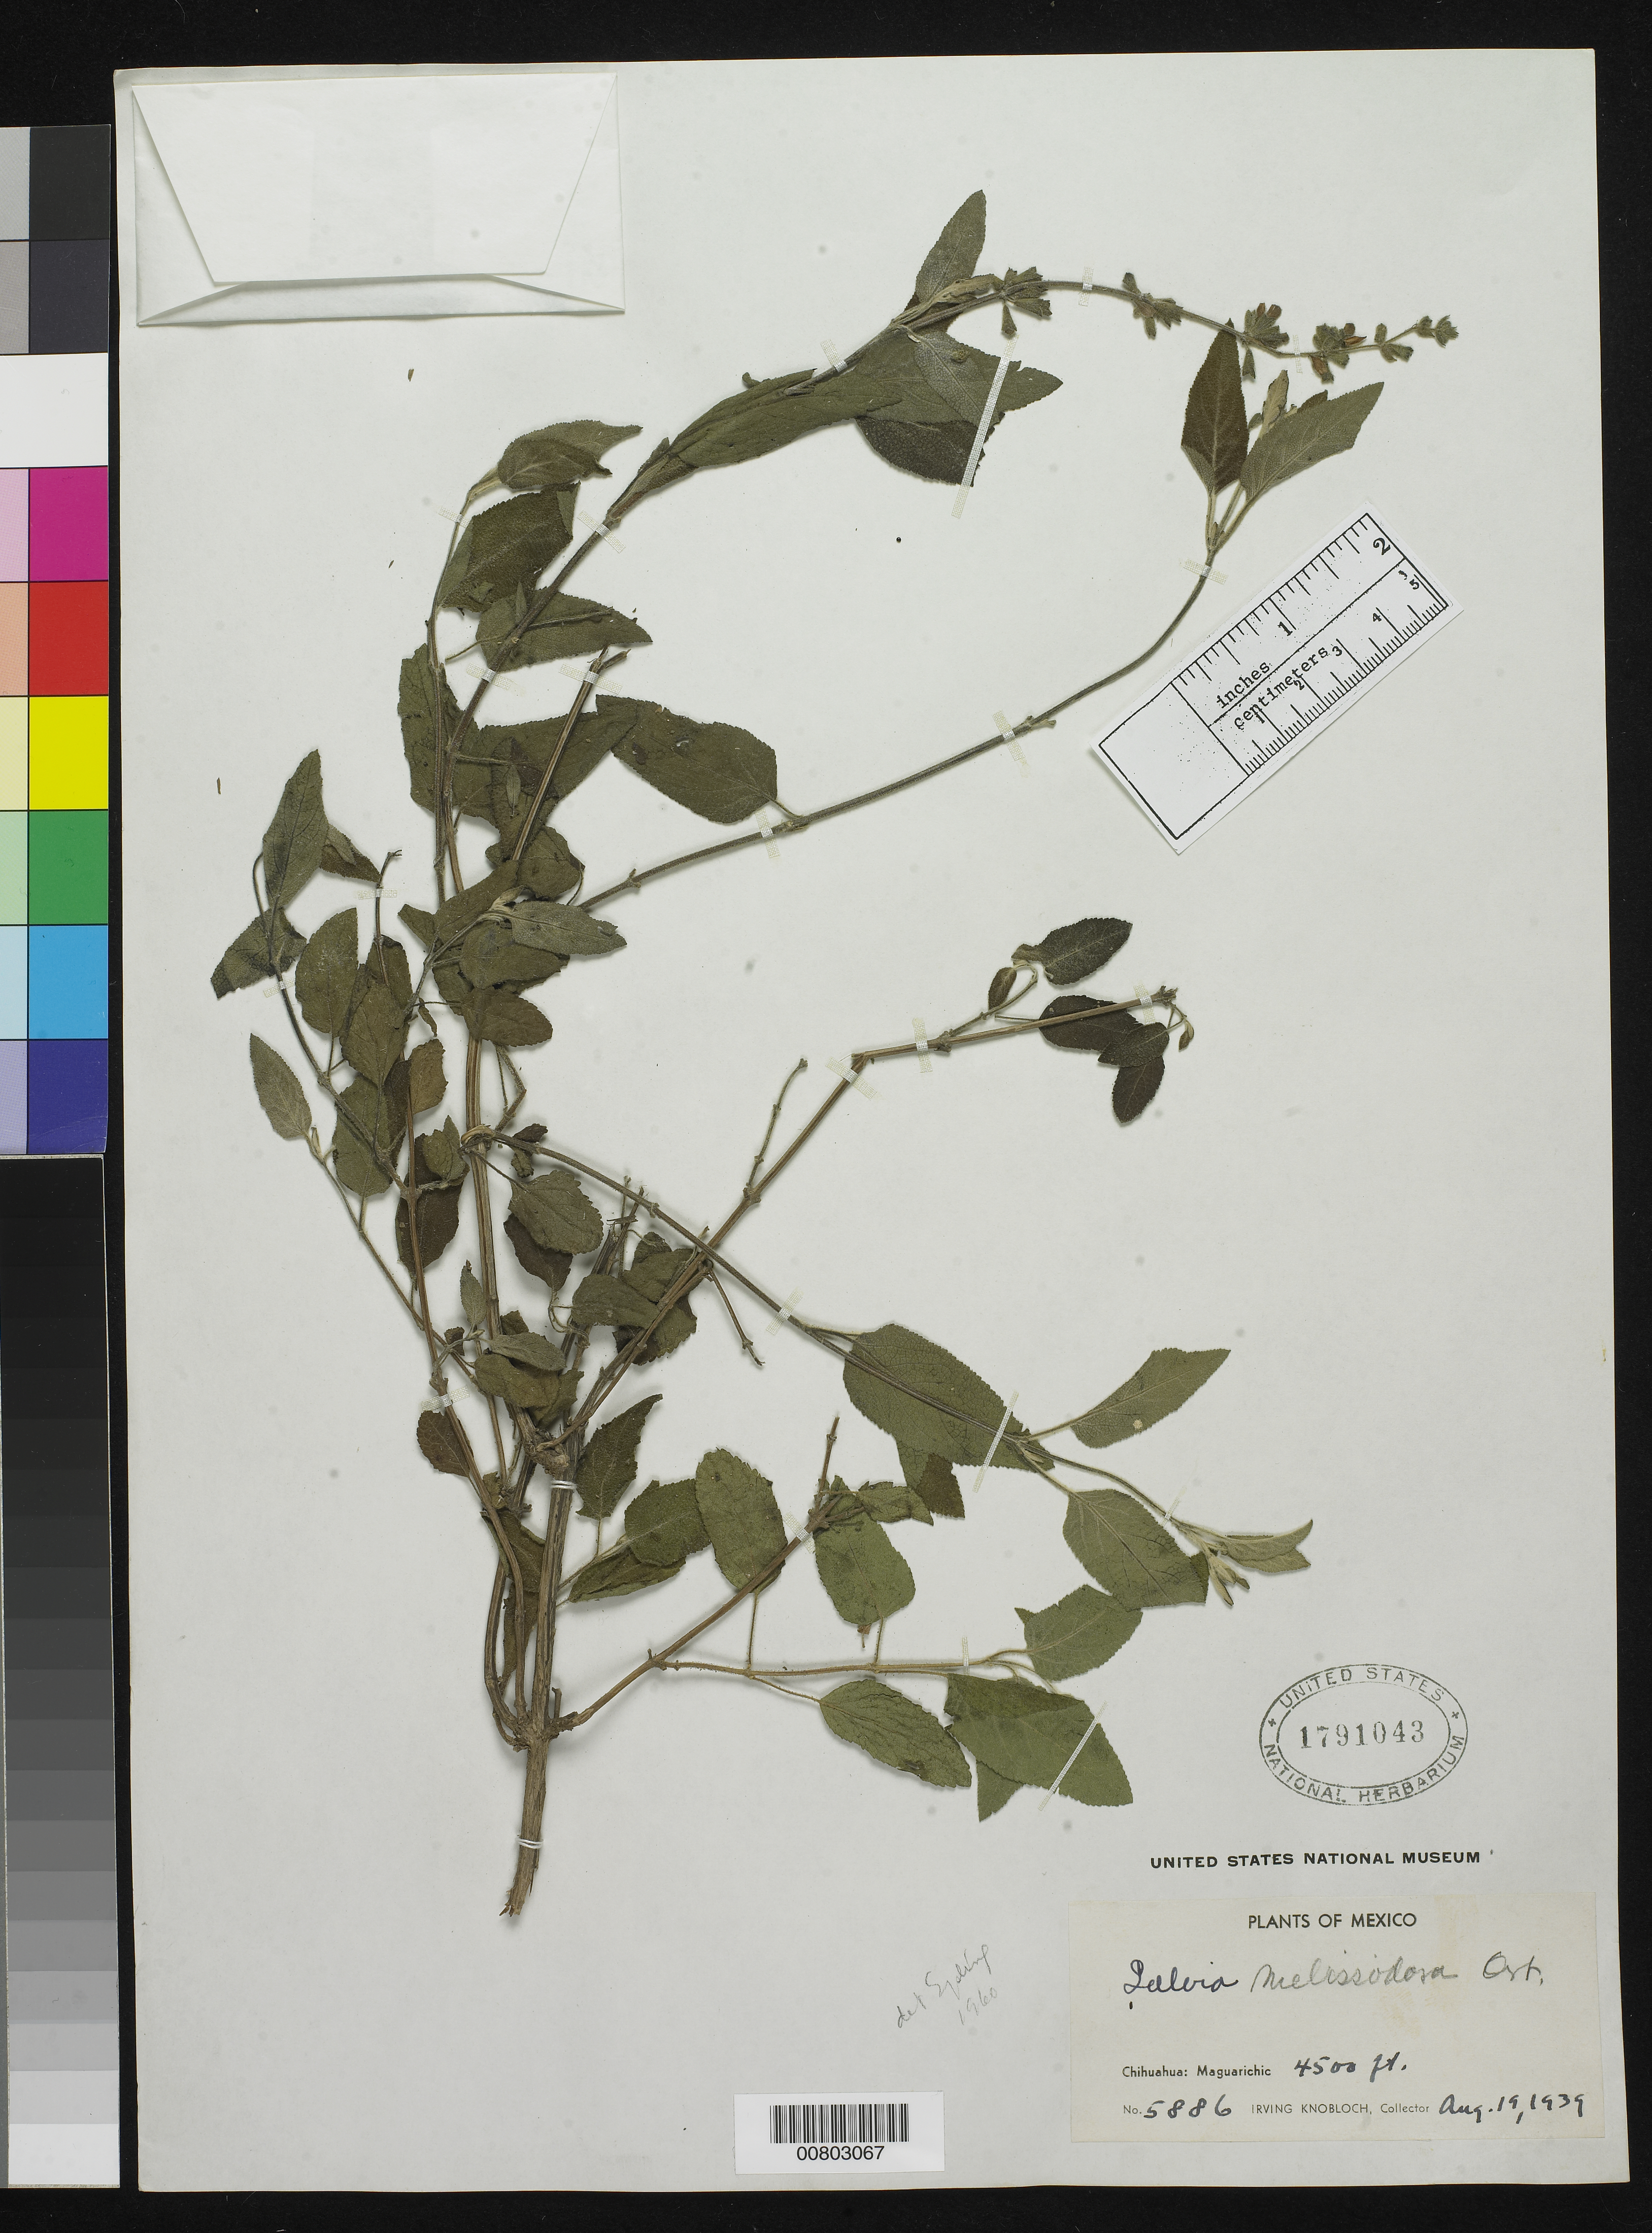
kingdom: Plantae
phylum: Tracheophyta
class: Magnoliopsida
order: Lamiales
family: Lamiaceae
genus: Salvia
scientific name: Salvia melissodora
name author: Lag.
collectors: I. W. Knobloch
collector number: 5886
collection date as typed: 19 Aug 1939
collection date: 1939-08-19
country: Mexico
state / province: Chihuahua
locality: Maguarichic, Chihuahua.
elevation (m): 1372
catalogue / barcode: US 1791043